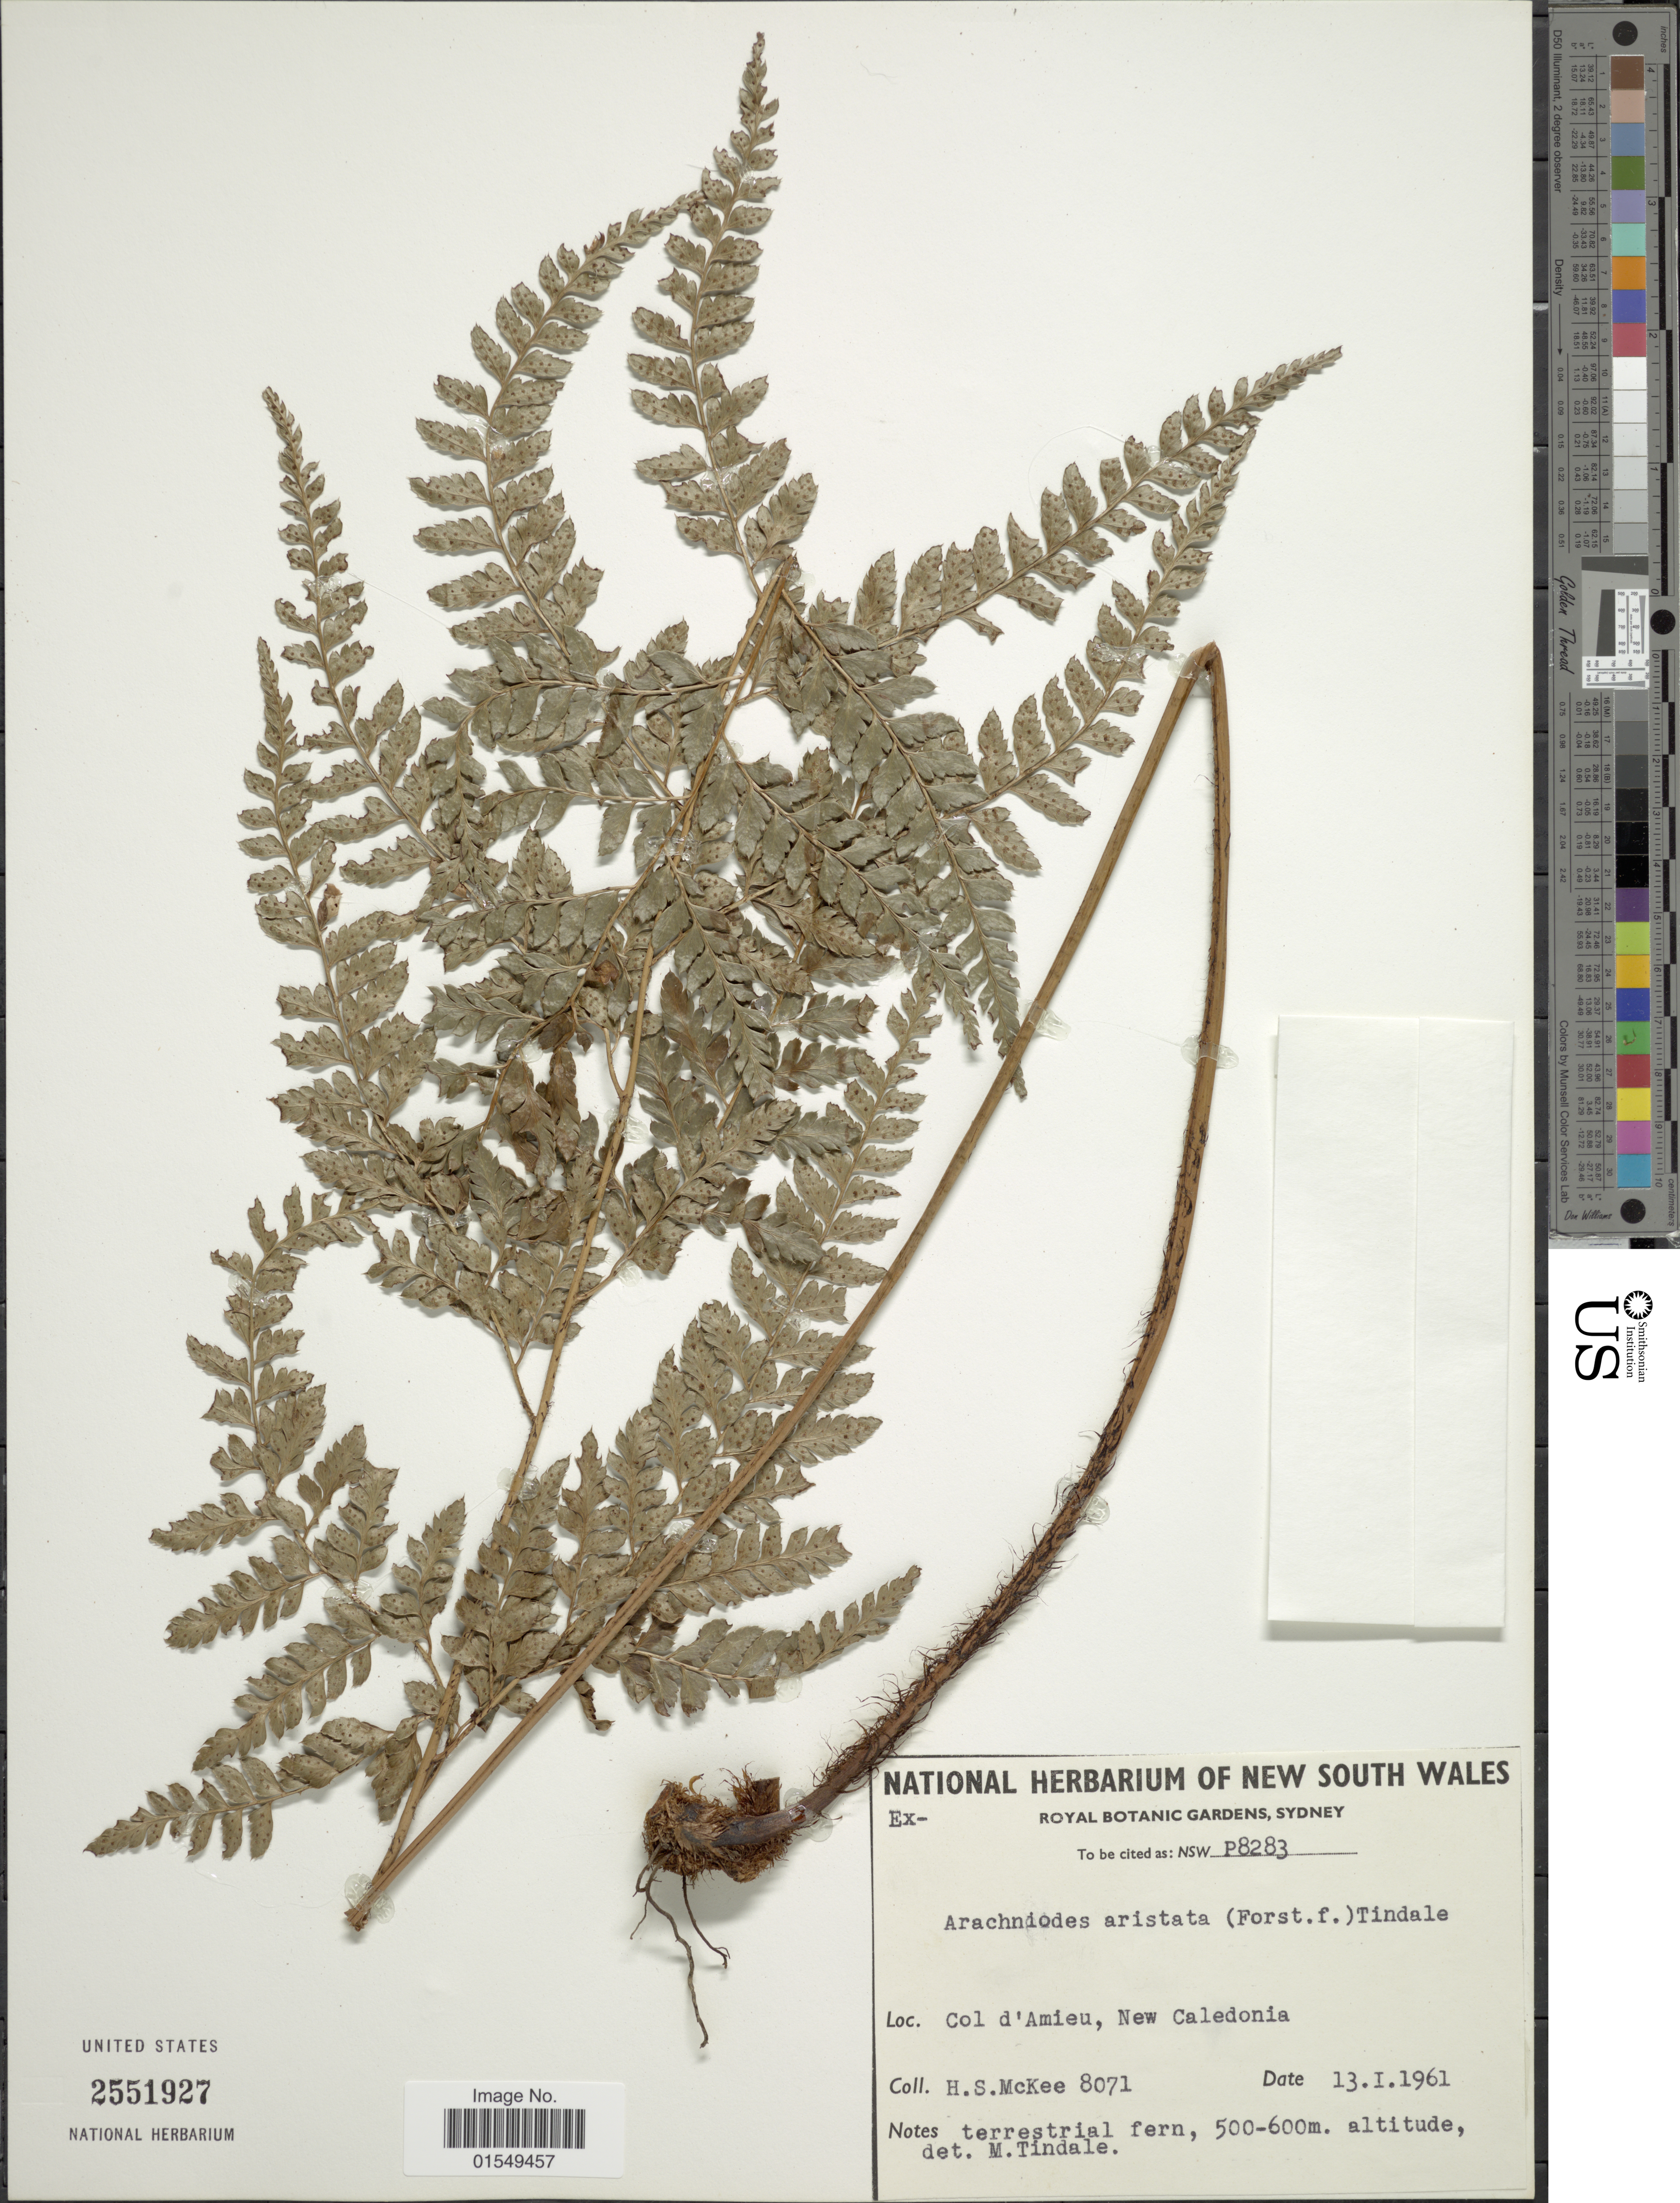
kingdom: Plantae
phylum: Tracheophyta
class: Polypodiopsida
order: Polypodiales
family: Dryopteridaceae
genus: Arachniodes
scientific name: Arachniodes aristata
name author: (G. Forst.) Tindale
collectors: H. S. McKee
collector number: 8071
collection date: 1961-01-13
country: New Caledonia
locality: D'Amieu, New Caledonia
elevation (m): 500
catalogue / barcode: US 2551927